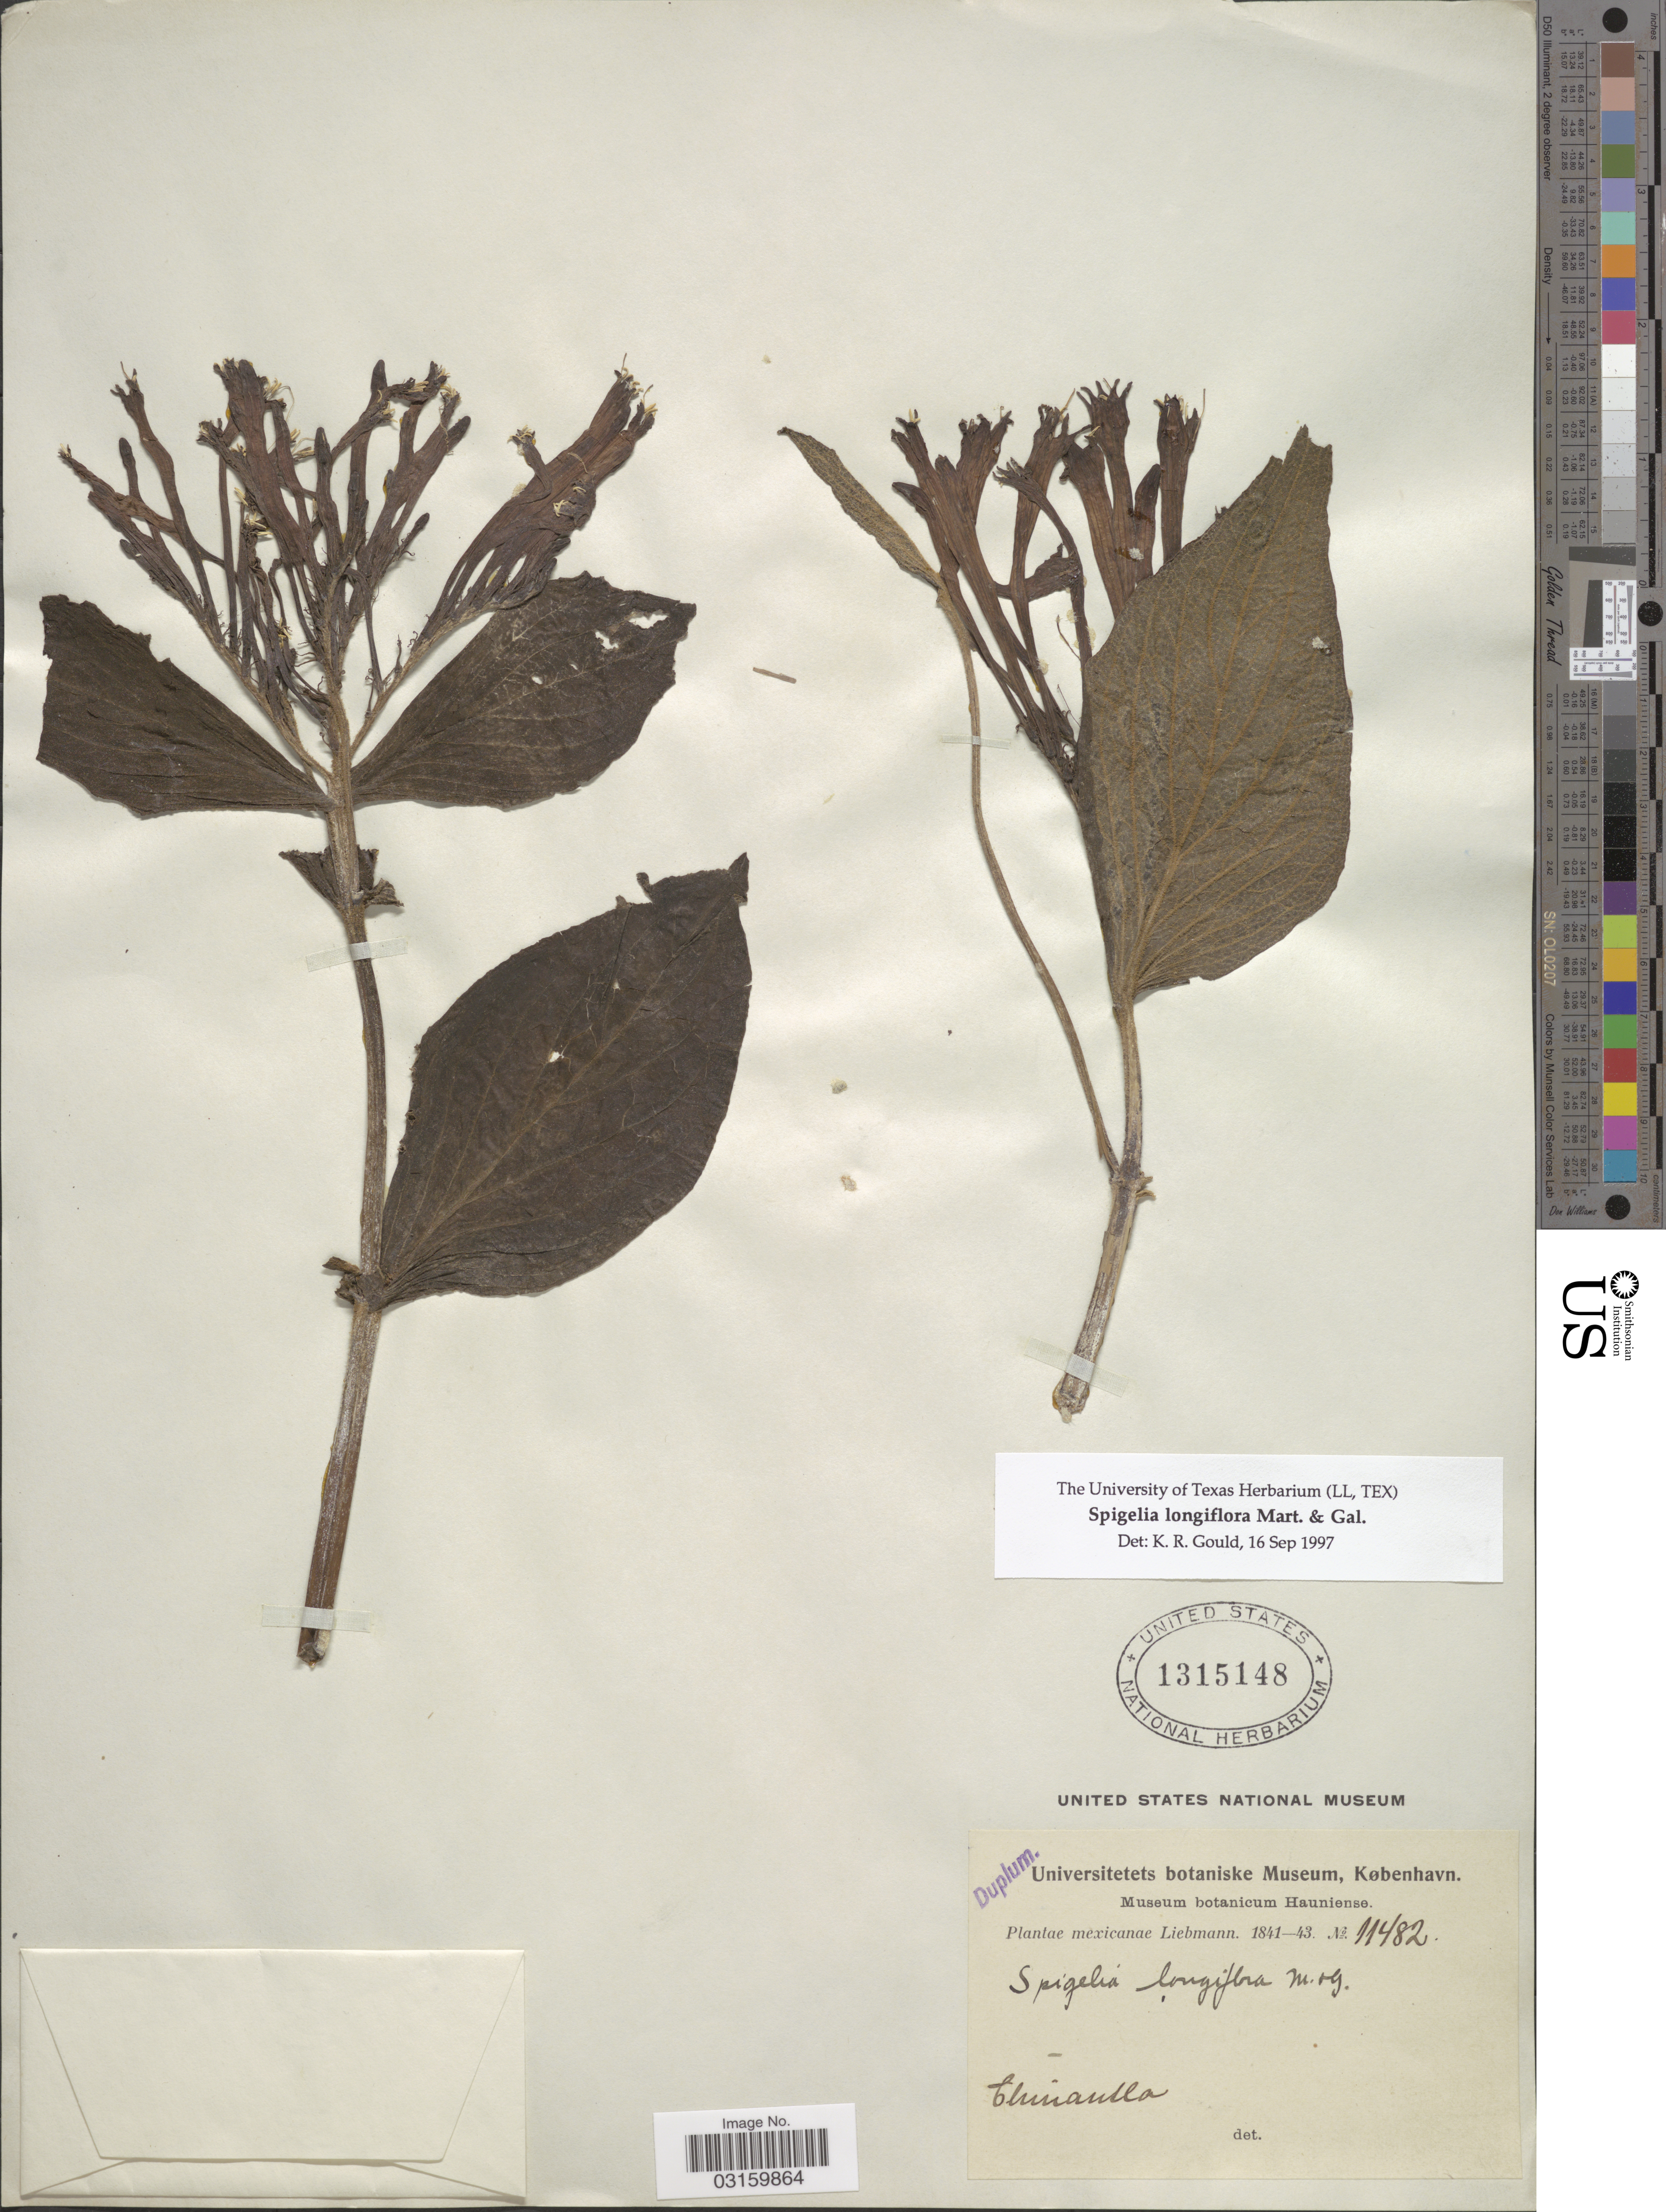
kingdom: Plantae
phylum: Tracheophyta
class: Magnoliopsida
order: Gentianales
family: Loganiaceae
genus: Spigelia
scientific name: Spigelia longiflora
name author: M. Martens & Galeotti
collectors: Liebmann, --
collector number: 11482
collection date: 1841/1843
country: Mexico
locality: Chinantla.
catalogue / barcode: US 1315148